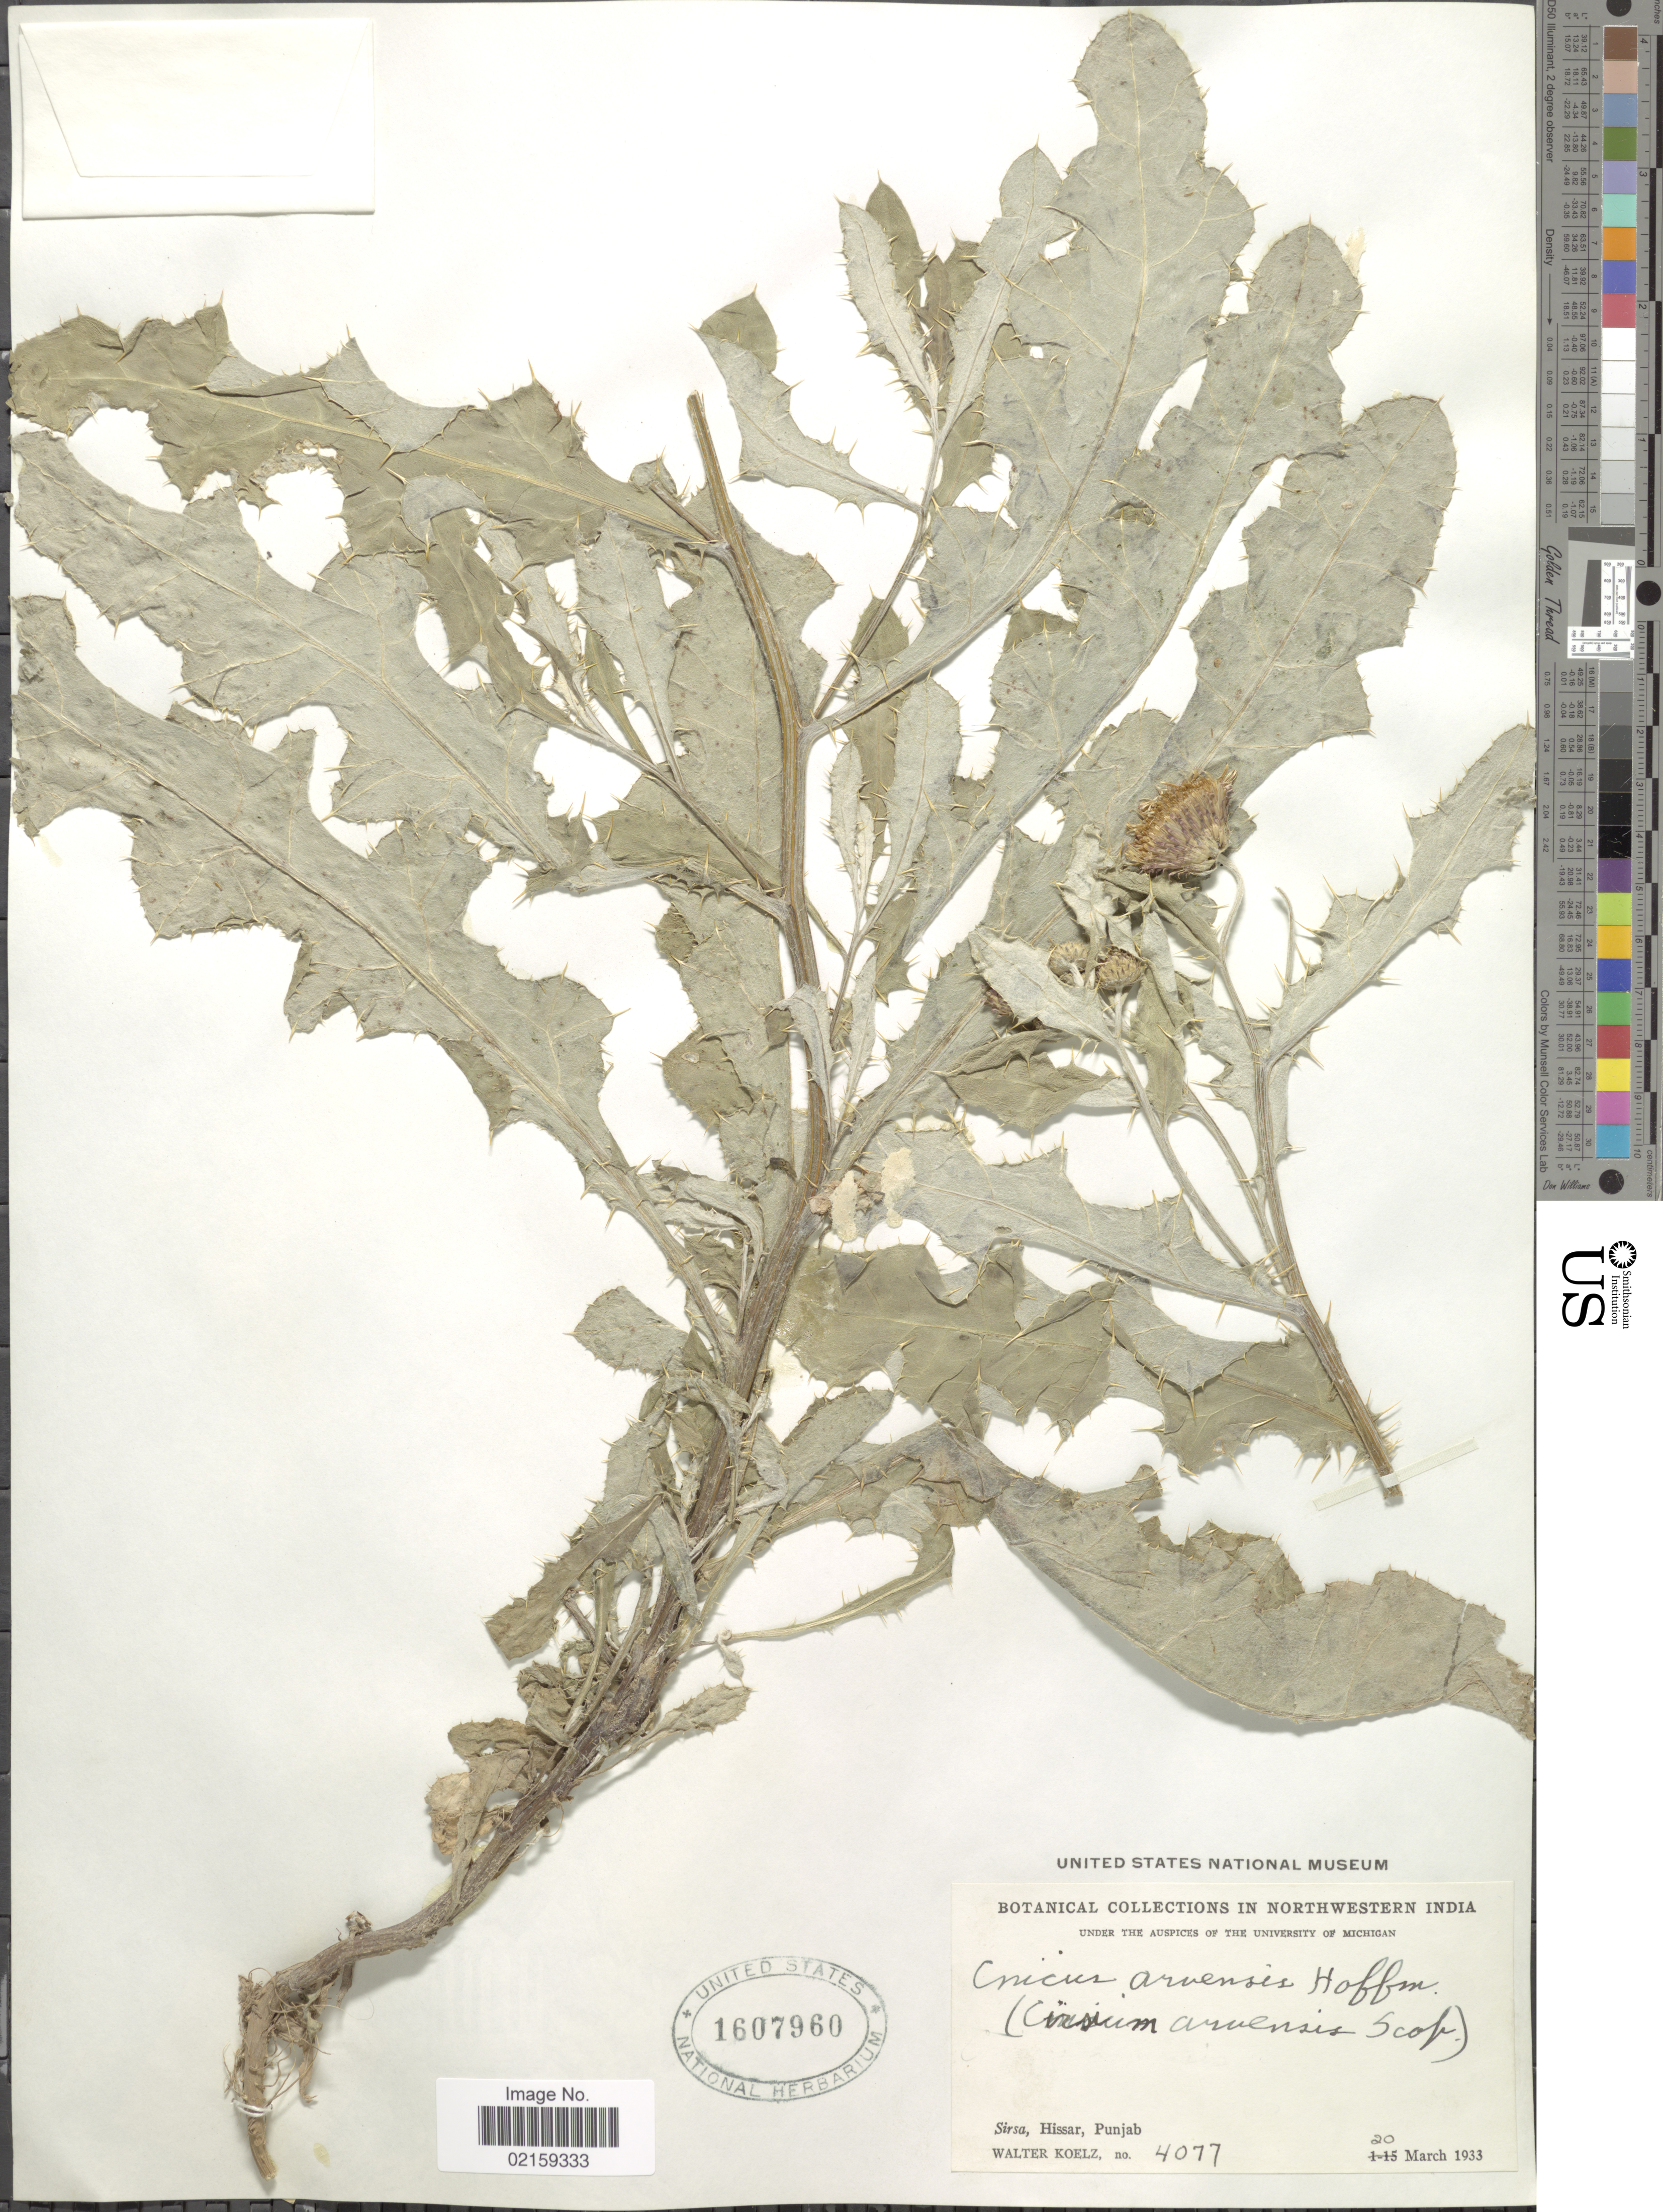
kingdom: Plantae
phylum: Tracheophyta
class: Magnoliopsida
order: Asterales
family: Asteraceae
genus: Cirsium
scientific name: Cirsium arvense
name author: (L.) Scop.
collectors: W. N. Koelz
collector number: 4077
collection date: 1933-03-20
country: India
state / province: Punjab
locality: Sirsa, Hissar, Punjab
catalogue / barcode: US 1607960